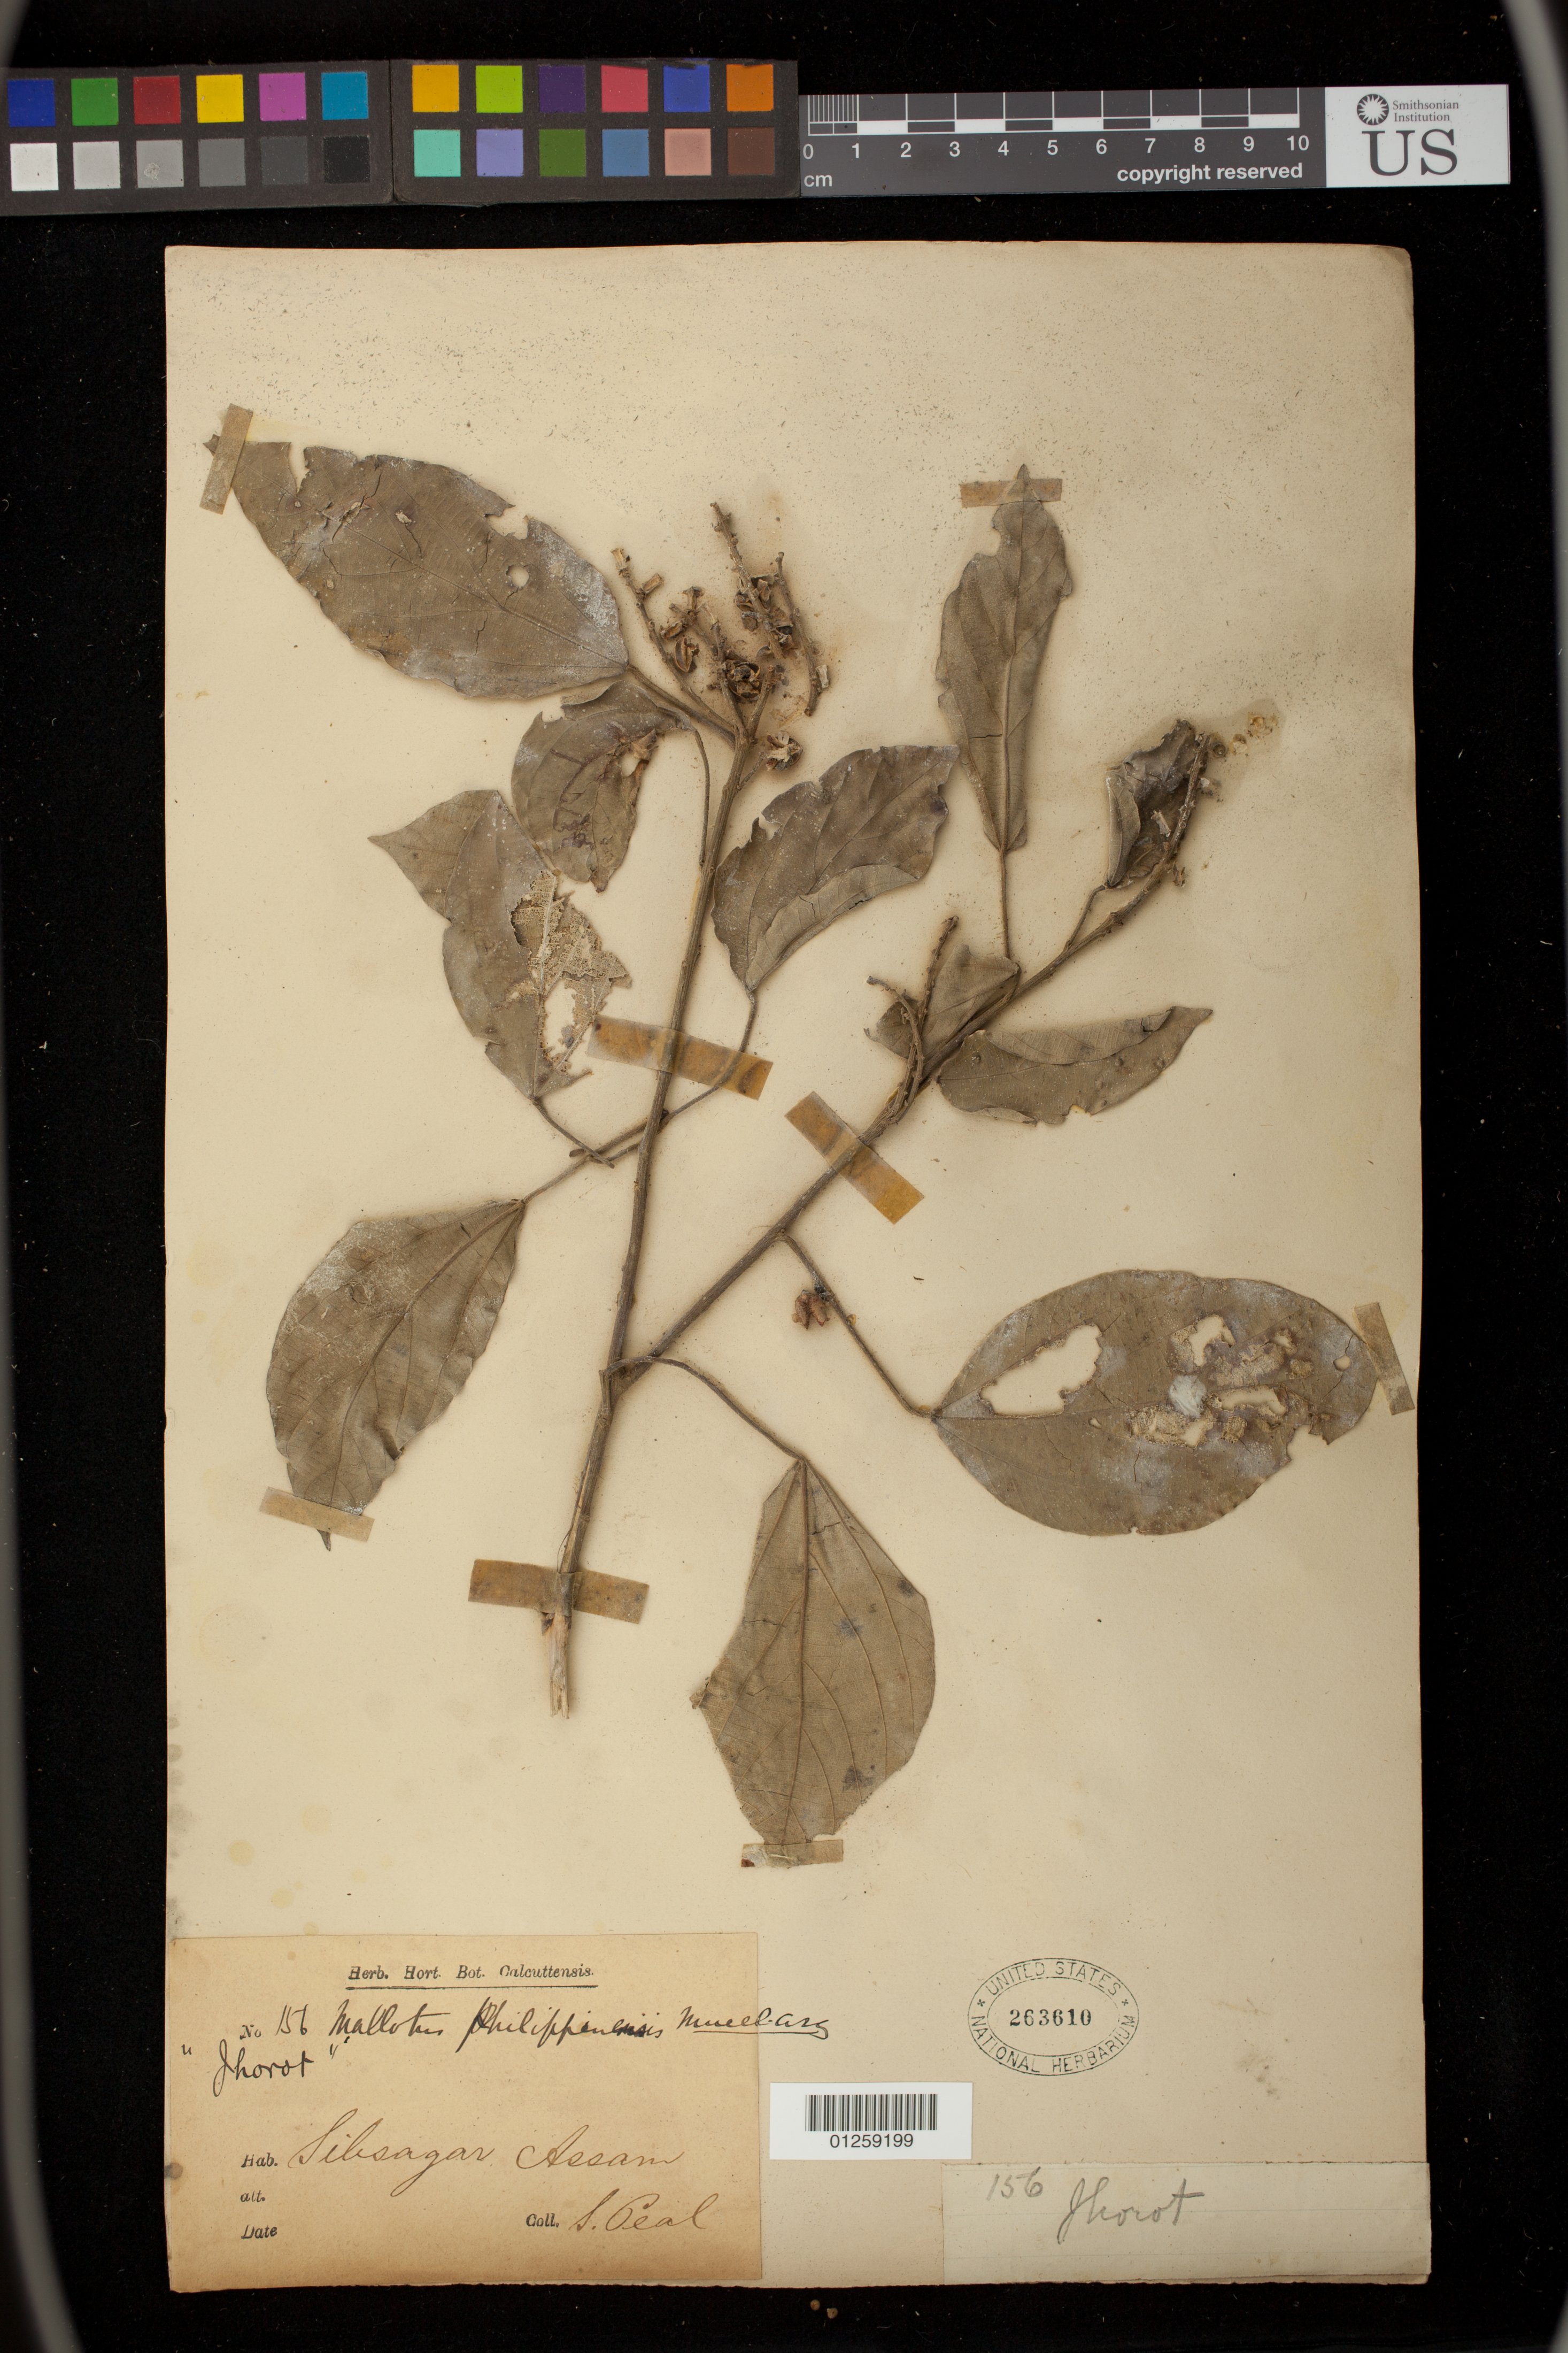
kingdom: Plantae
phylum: Tracheophyta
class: Magnoliopsida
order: Malpighiales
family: Euphorbiaceae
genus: Mallotus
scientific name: Mallotus philippensis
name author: (Lam.) Müll. Arg.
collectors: S. Ceal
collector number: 156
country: India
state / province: Assam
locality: Sibsagar Assam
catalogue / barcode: US 263610